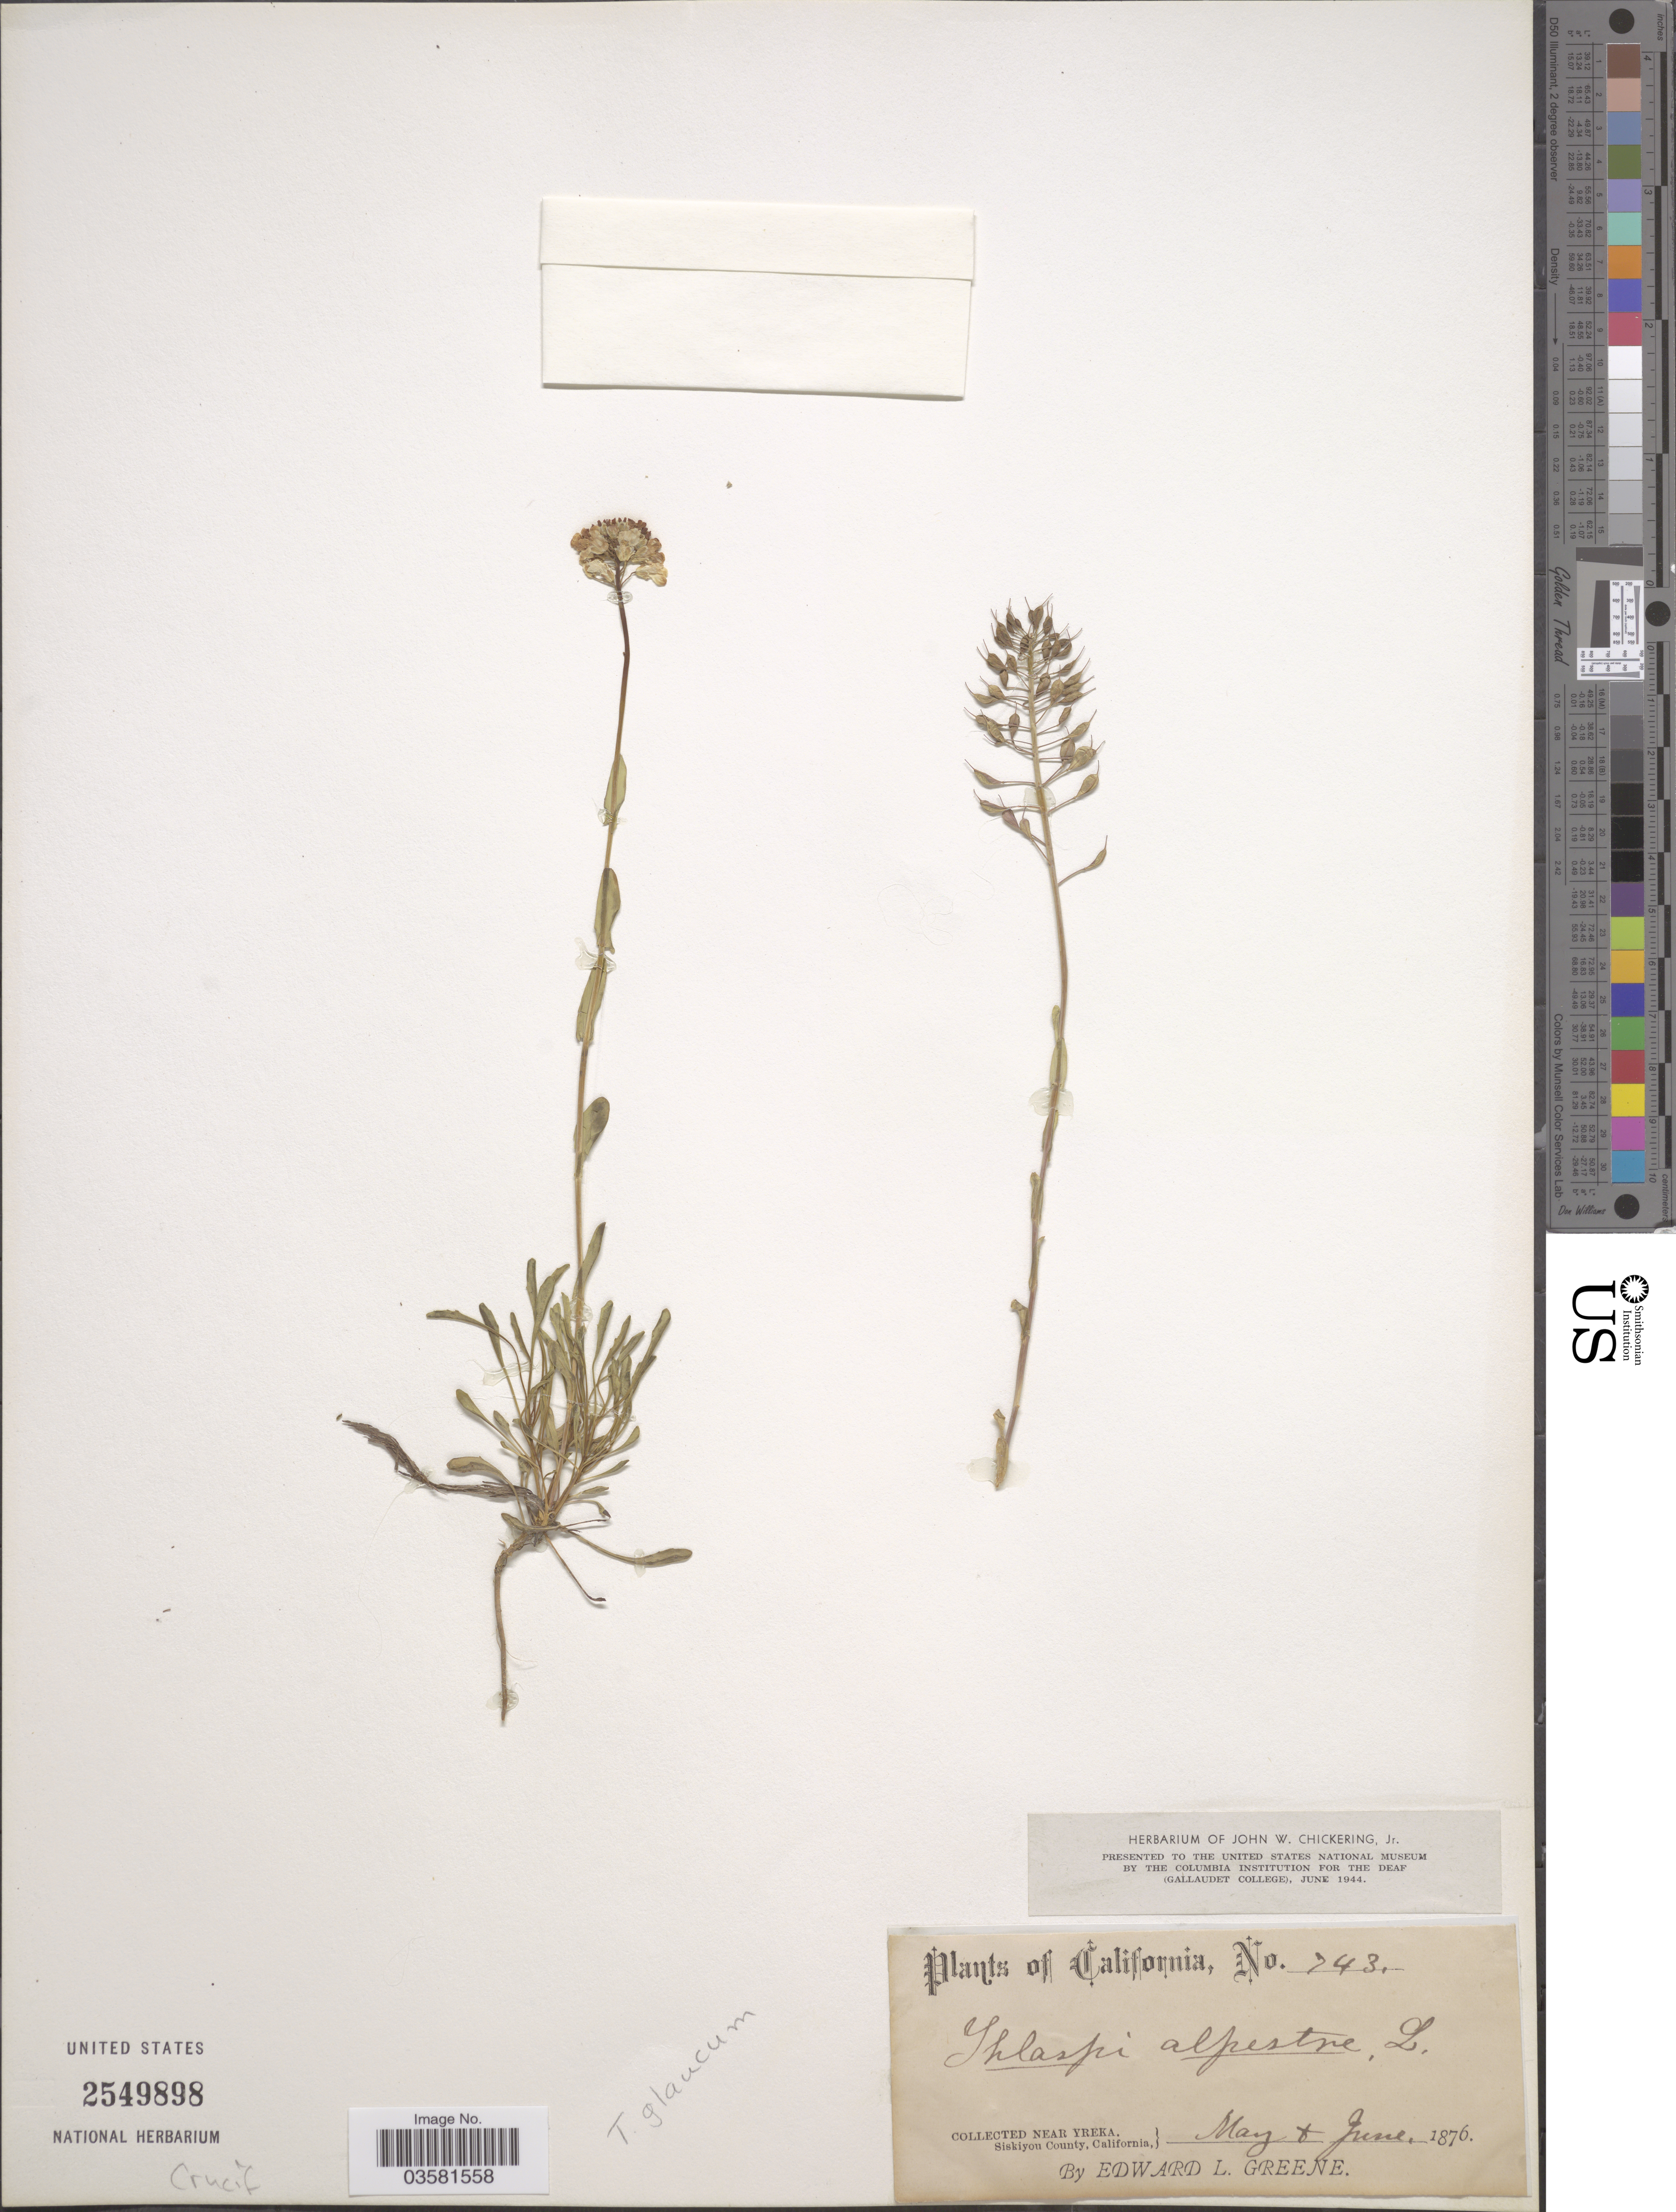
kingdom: Plantae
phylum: Tracheophyta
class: Magnoliopsida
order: Brassicales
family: Brassicaceae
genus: Thlaspi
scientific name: Thlaspi fendleri var. glaucum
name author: (A. Nelson) C.L. Hitchc.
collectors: E. L. Greene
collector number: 743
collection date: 1876-05/1876-06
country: United States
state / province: California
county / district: Siskiyou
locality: Near Yreka. Siskiyou County.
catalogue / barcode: US 2549898